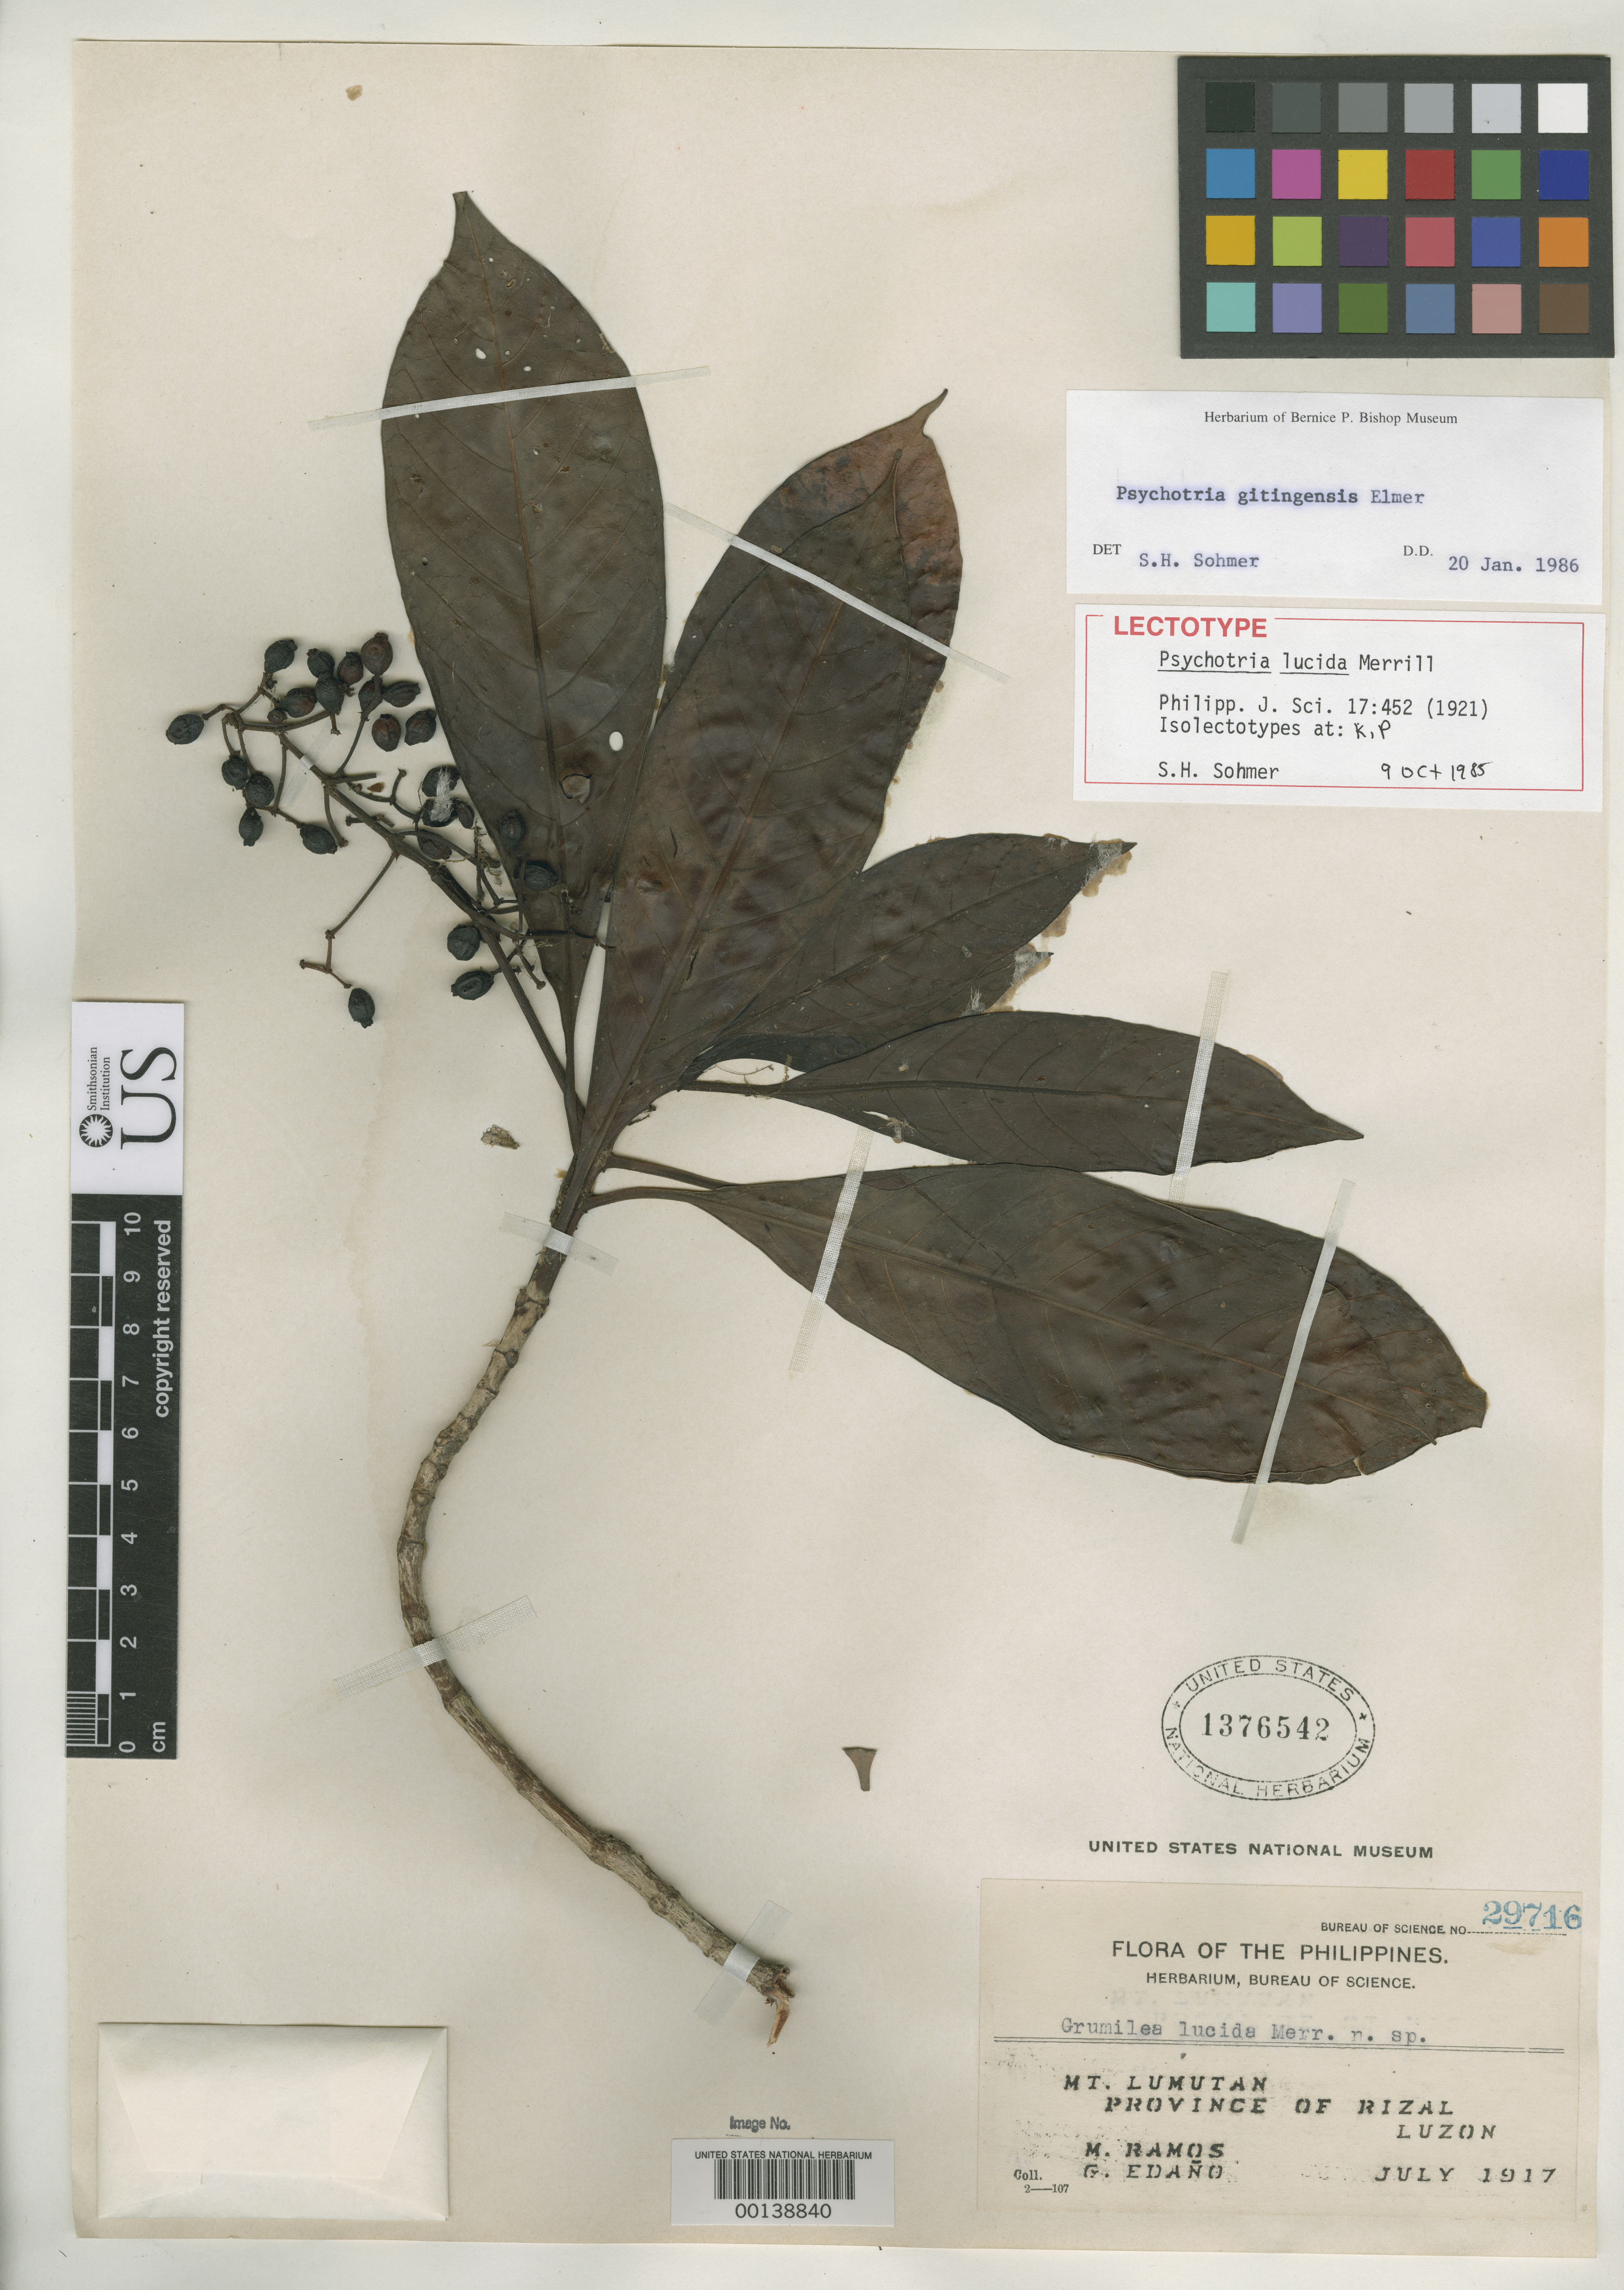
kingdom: Plantae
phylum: Tracheophyta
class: Magnoliopsida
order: Gentianales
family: Rubiaceae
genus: Psychotria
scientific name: Psychotria lucida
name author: Merr.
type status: Isotype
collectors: M. Ramos & G. E. Edaño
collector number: Bur. Sci. 29716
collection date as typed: Jul 1917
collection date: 1917-07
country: Philippines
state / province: Calabarzon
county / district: Rizal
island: Luzon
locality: Mt. Lumutan.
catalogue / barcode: US 1376542